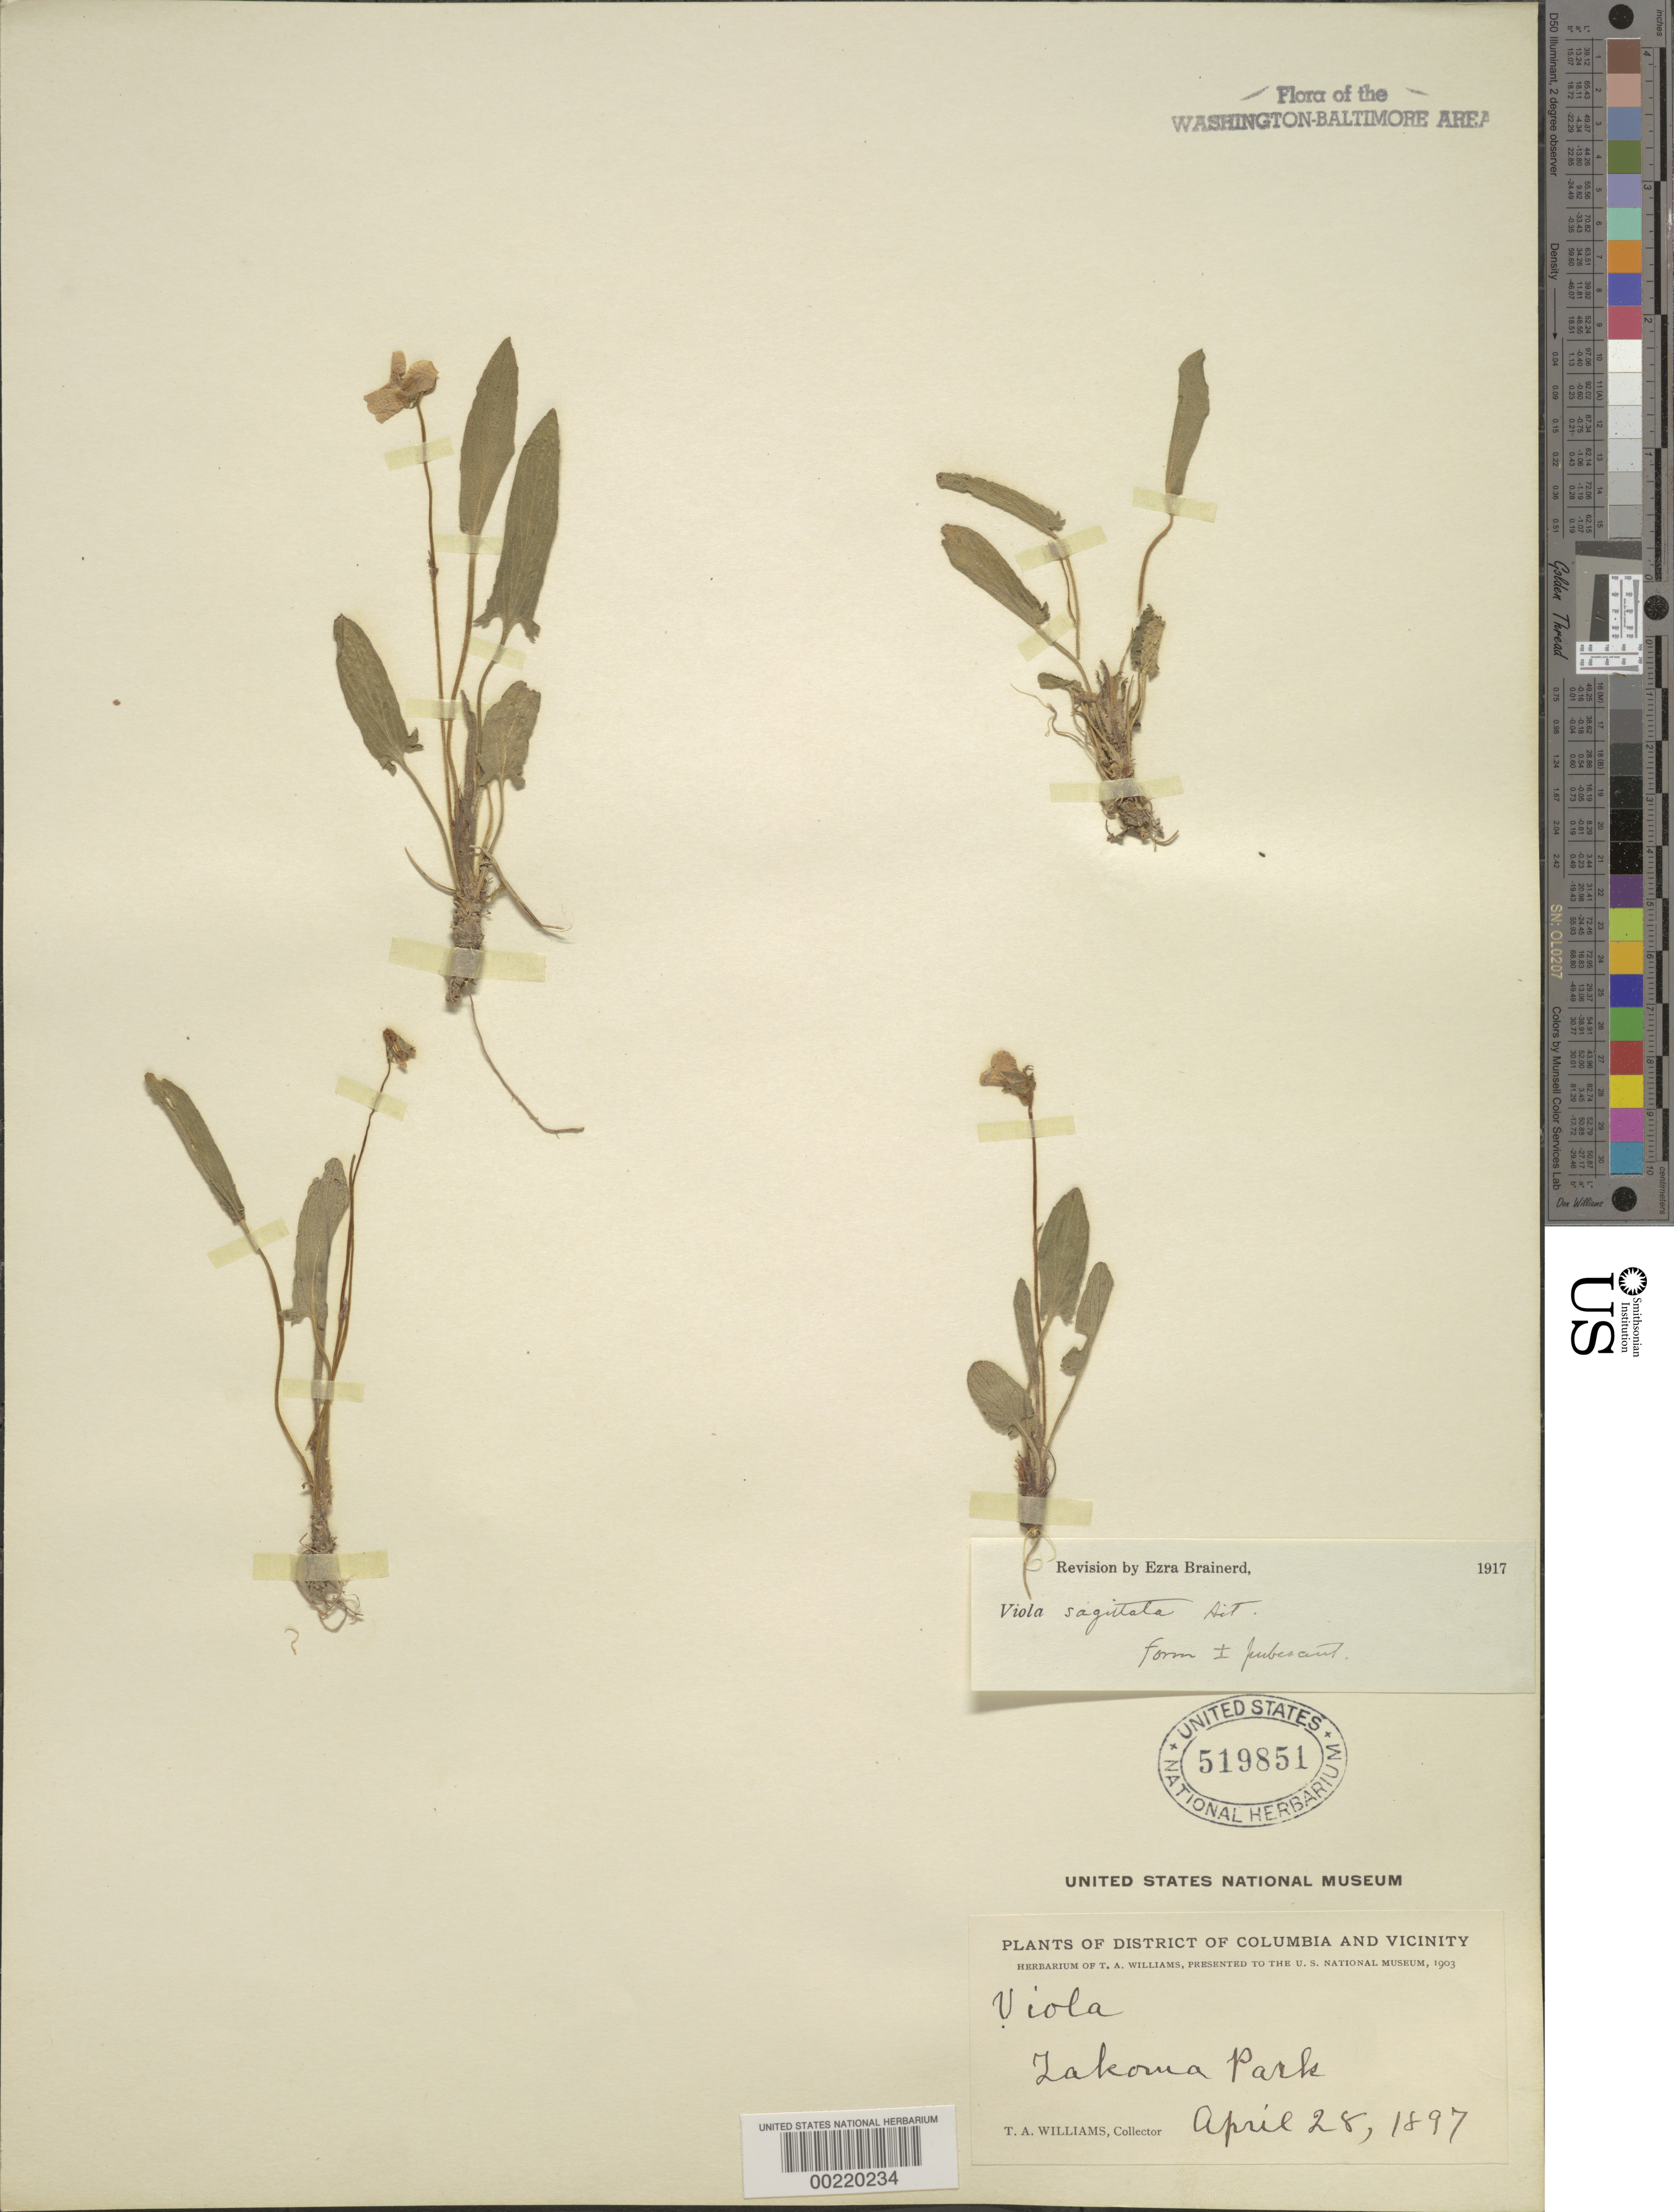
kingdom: Plantae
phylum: Tracheophyta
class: Magnoliopsida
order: Malpighiales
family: Violaceae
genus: Viola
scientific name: Viola sagittata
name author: Aiton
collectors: T. A. Williams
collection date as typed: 28 Apr 1897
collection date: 1897-04-28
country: United States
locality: Takoma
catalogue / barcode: US 519851